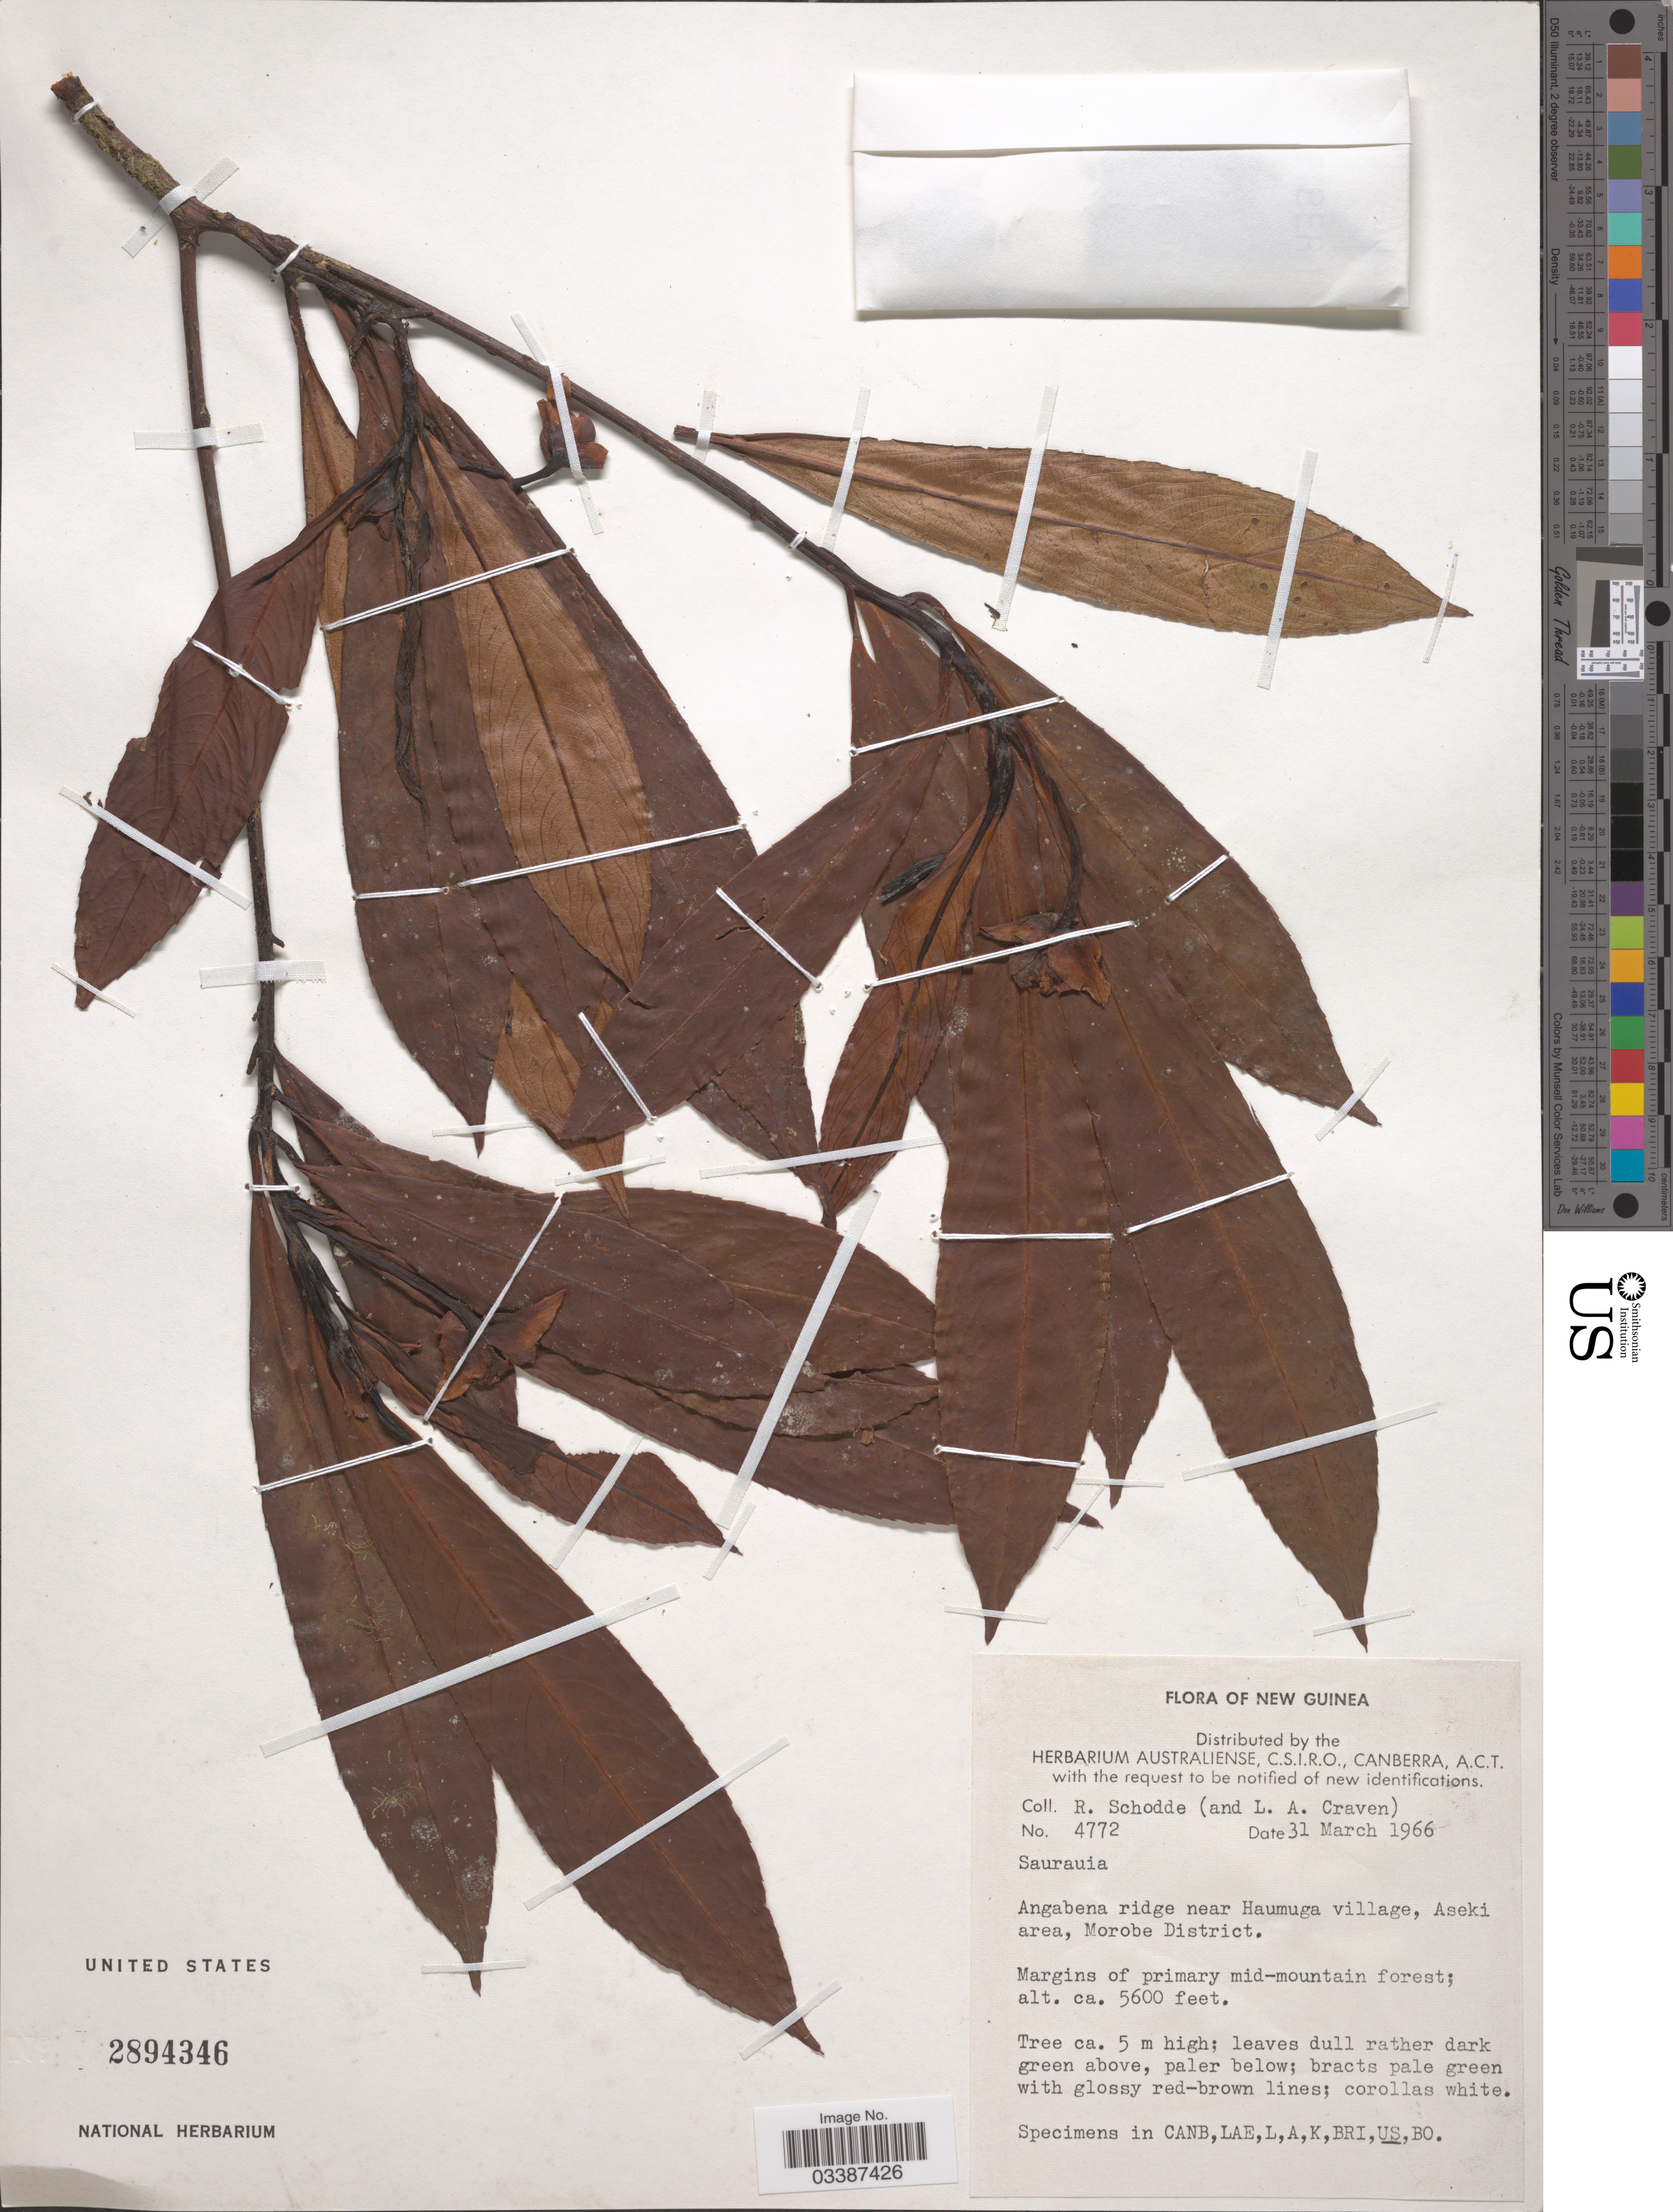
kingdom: Plantae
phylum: Tracheophyta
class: Magnoliopsida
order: Ericales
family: Actinidiaceae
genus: Saurauia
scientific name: Saurauia sp.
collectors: R. Schodde & L. A. Craven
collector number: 4772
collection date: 1966-03-31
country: Papua New Guinea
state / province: Morobe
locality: New Guinea. Angabena ridge near Haumuga village, Aseki area, Morobe District.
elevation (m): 1707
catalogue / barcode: US 2894346